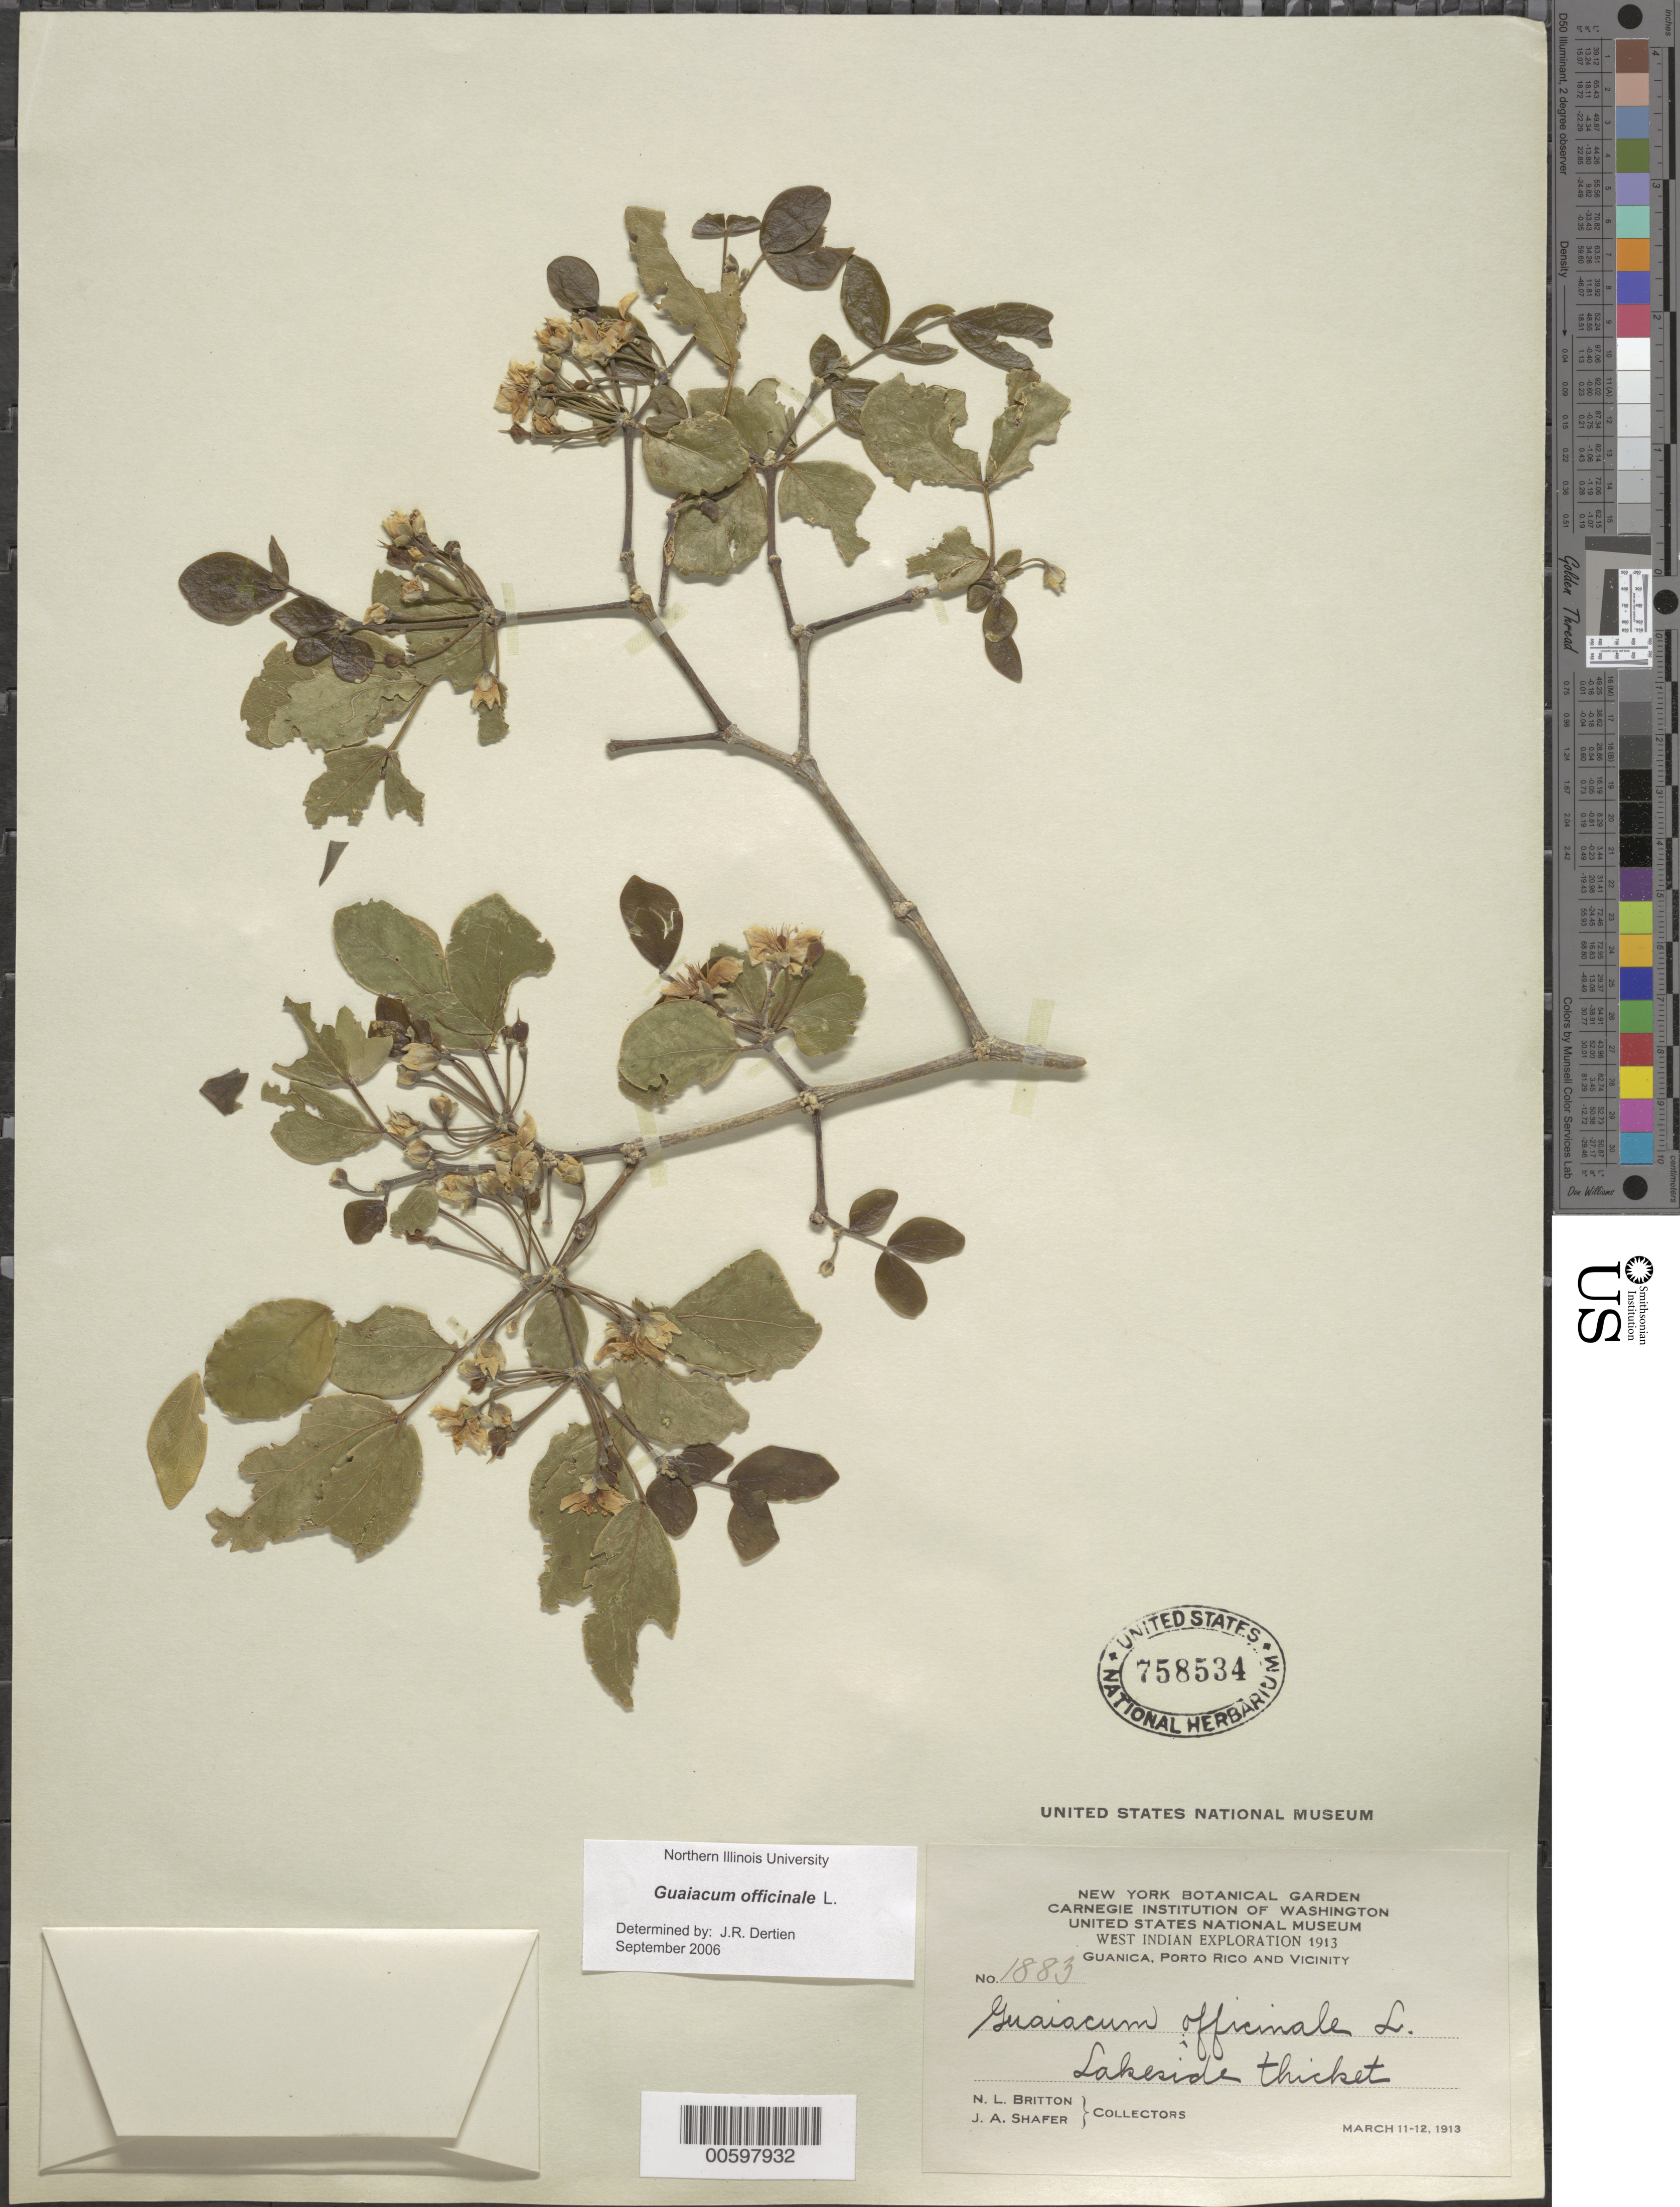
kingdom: Plantae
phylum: Tracheophyta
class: Magnoliopsida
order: Zygophyllales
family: Zygophyllaceae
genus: Guaiacum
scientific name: Guaiacum officinale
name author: L.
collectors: N. Britton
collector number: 1883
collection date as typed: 11 Mar 1913 to 12 Mar 1913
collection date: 1913-03-11/1913-03-12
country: Puerto Rico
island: Greater Antilles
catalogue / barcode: US 758534